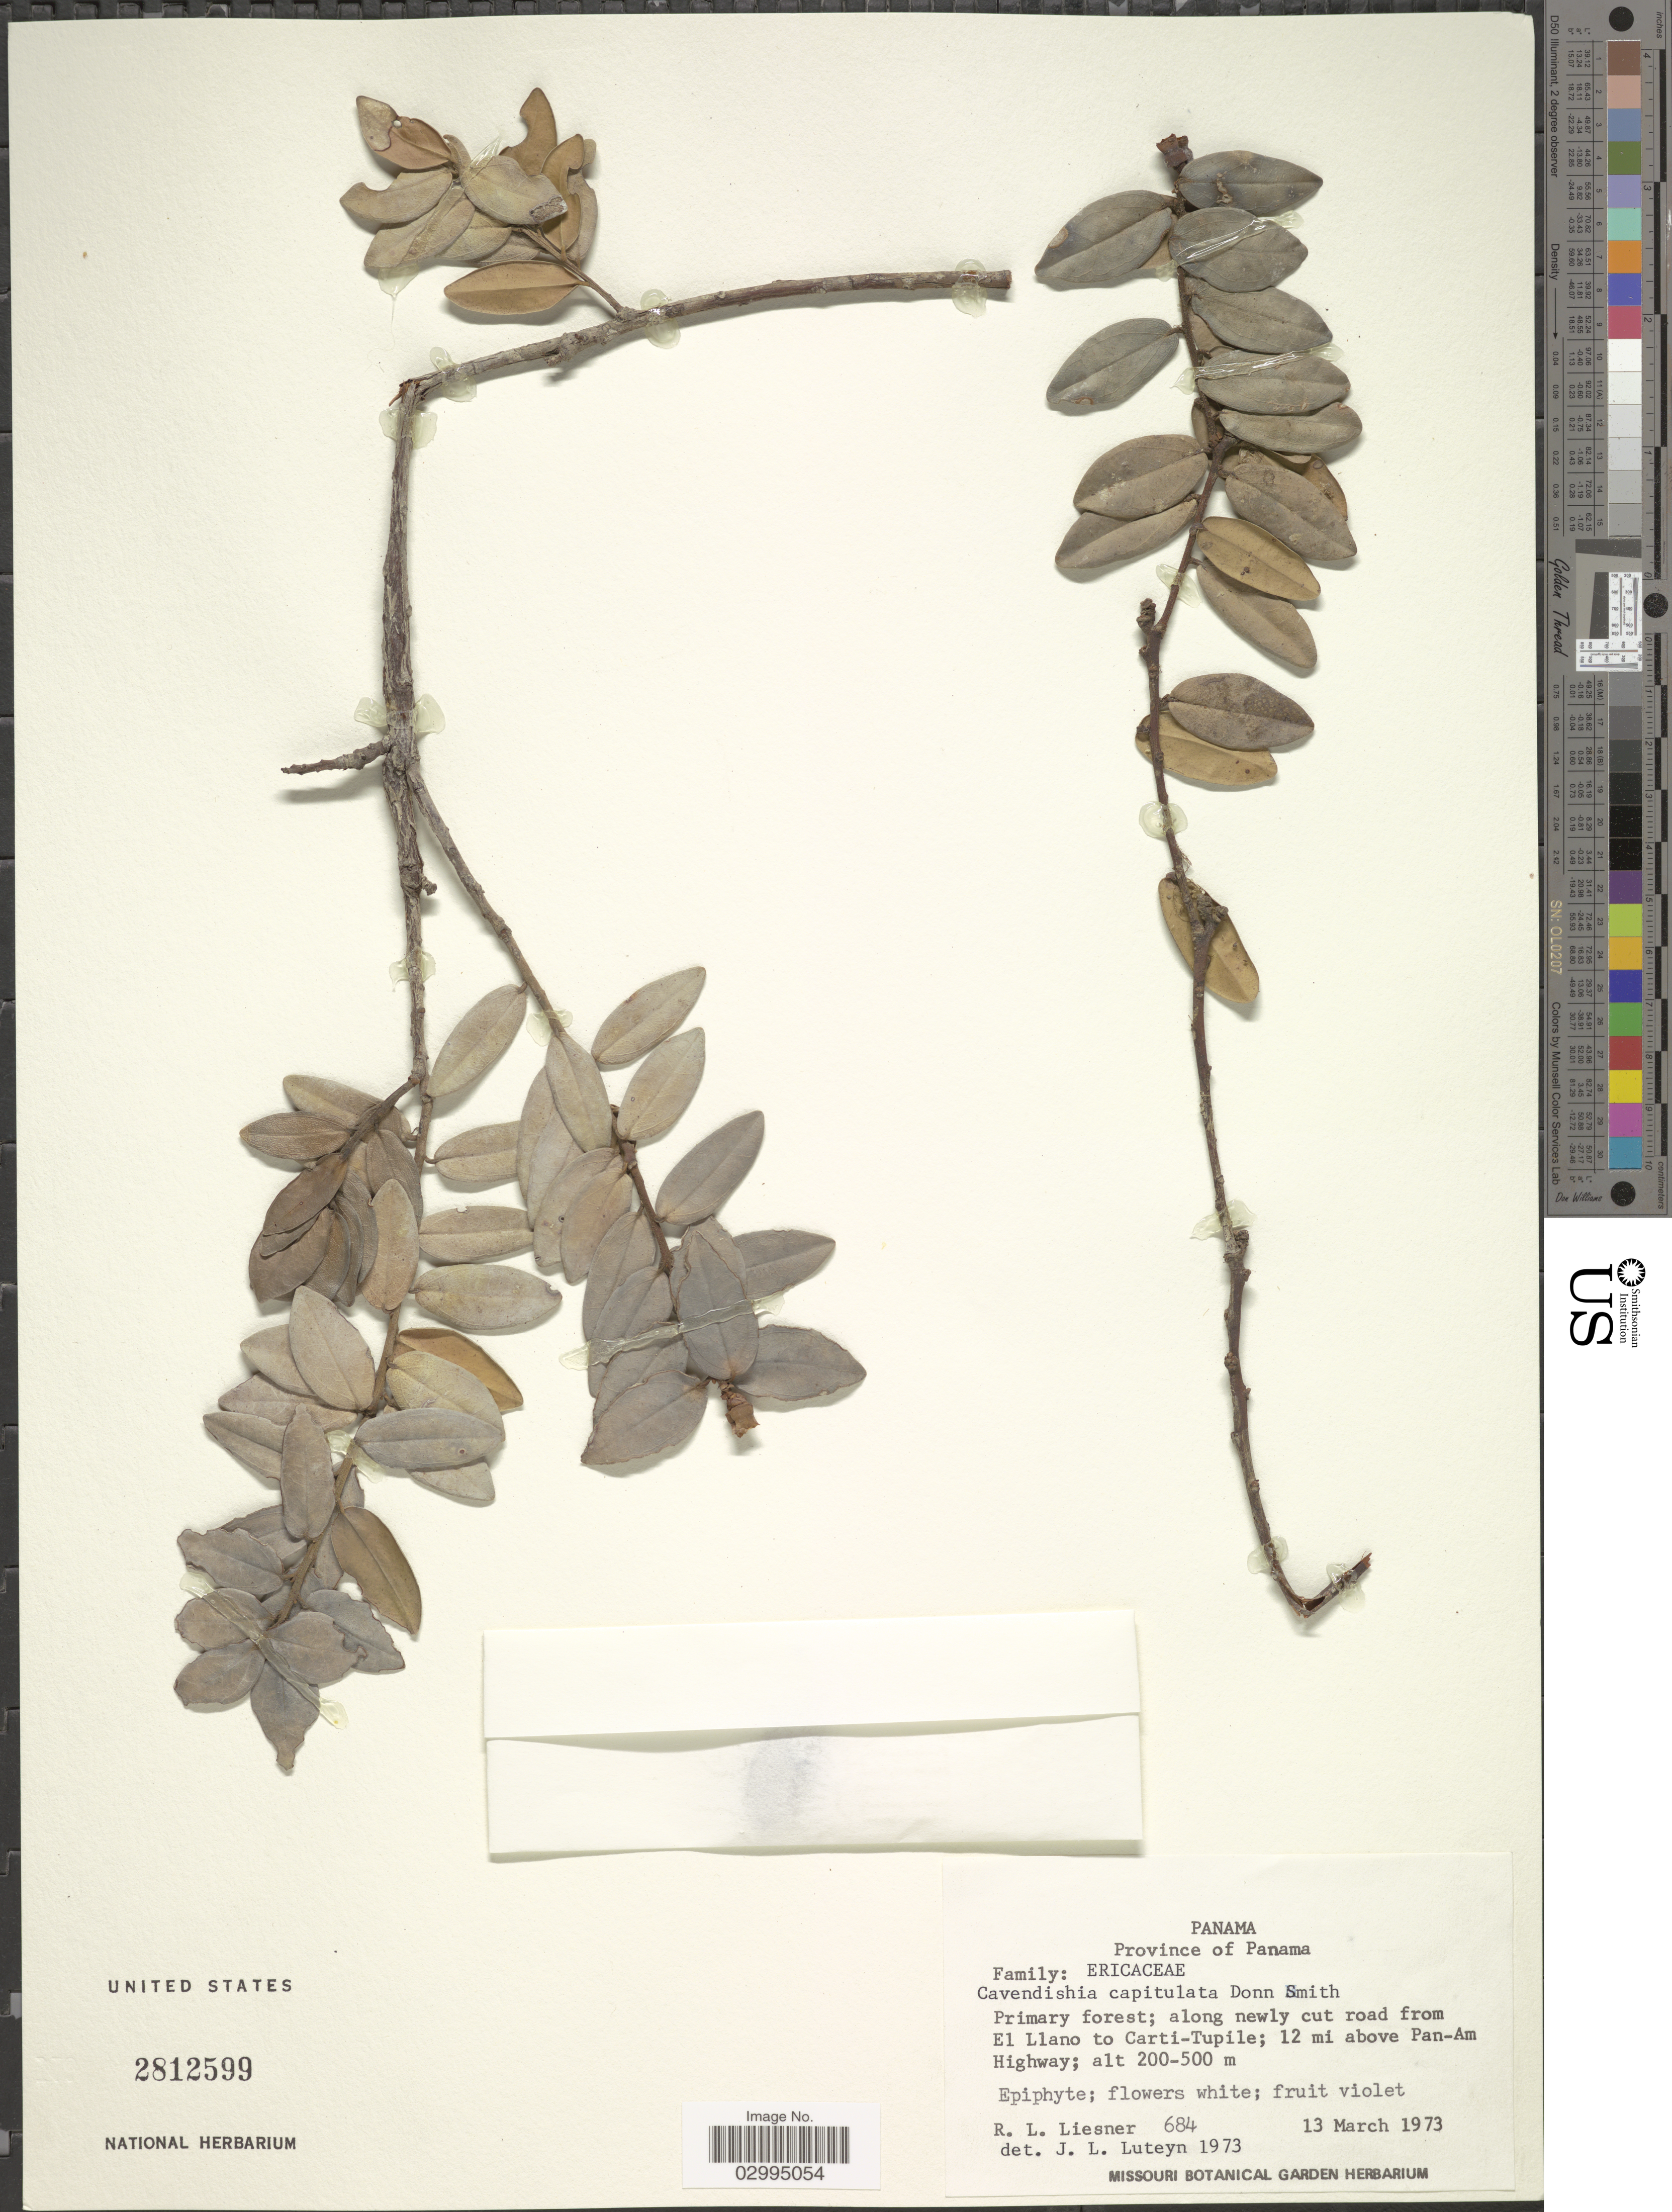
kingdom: Plantae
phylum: Tracheophyta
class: Magnoliopsida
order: Ericales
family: Ericaceae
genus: Cavendishia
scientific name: Cavendishia capitulata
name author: Donn. Sm.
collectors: R. L. Liesner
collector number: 684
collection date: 1973-03-13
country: Panama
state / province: Panamá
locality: Province of Panama. Primary forest; along newly cut road from El Llano to Carti-Tupile; 12 mi above Pan-Am Highway.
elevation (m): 200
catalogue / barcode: US 2812599